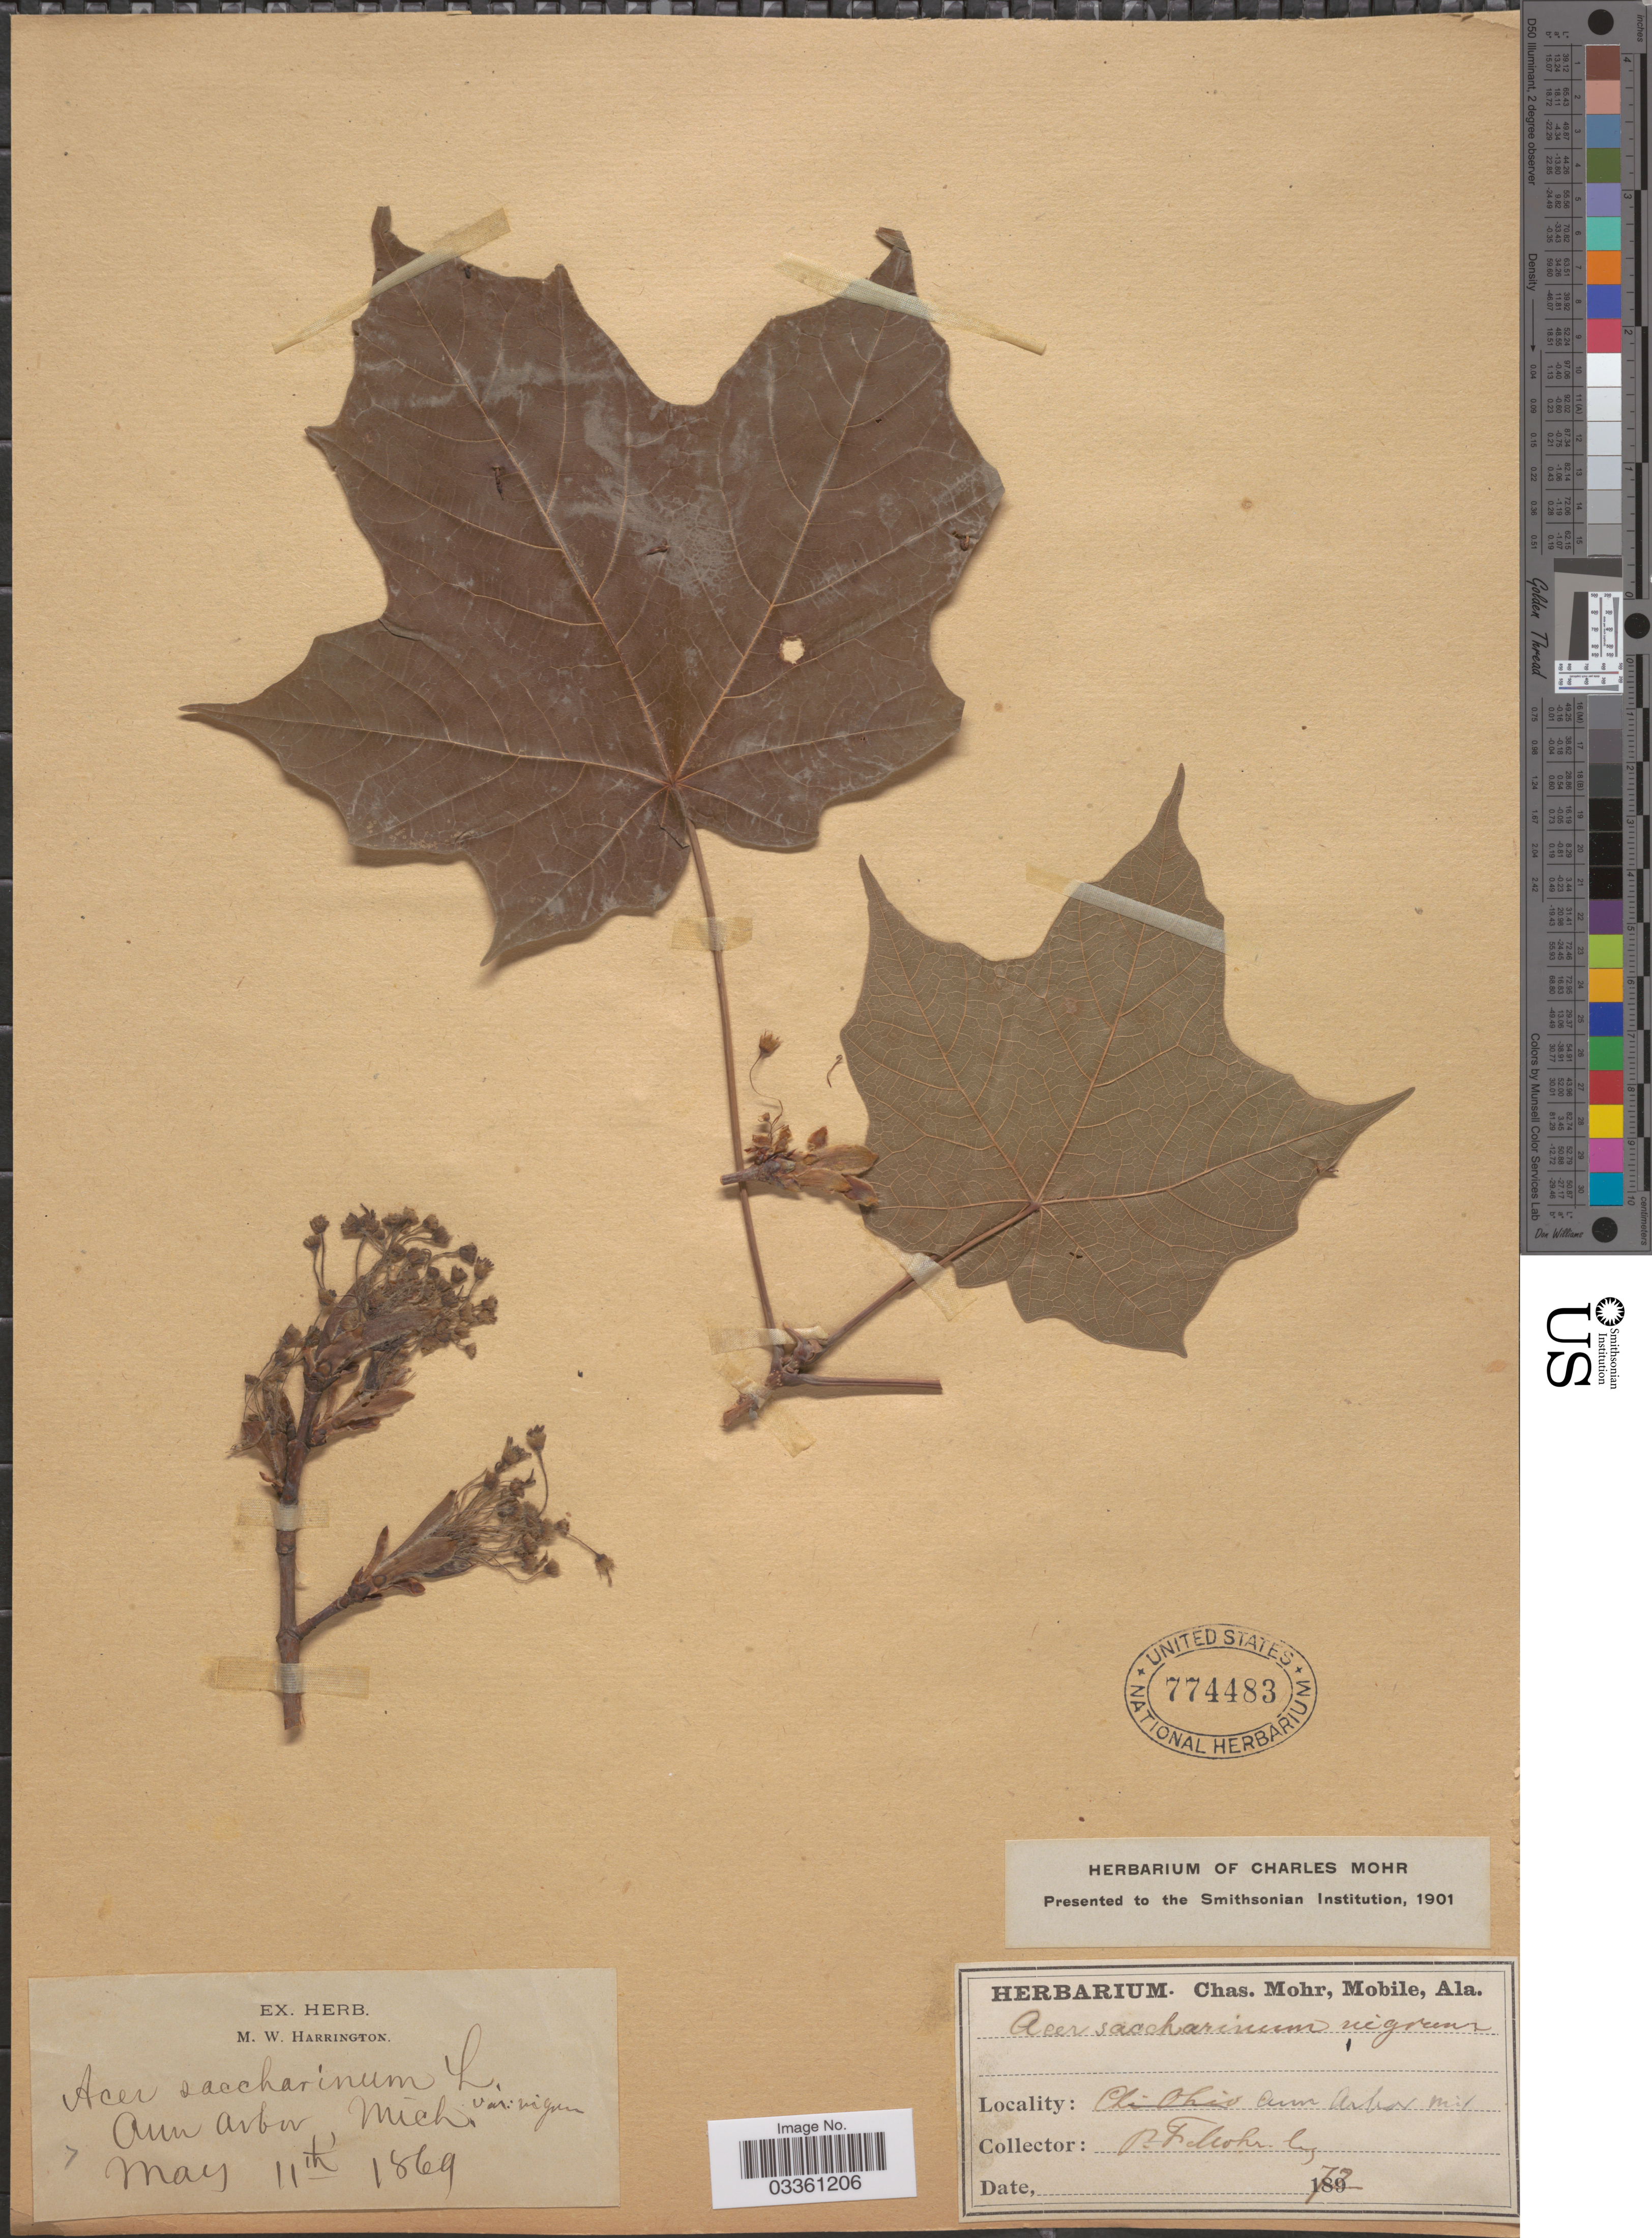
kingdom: Plantae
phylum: Tracheophyta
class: Magnoliopsida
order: Sapindales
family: Sapindaceae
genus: Acer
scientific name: Acer saccharum subsp. nigrum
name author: (F. Michx.) Desmarais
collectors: C. Mohr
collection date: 1869-05-11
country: United States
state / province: Michigan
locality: Ann Arbor.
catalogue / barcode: US 774483